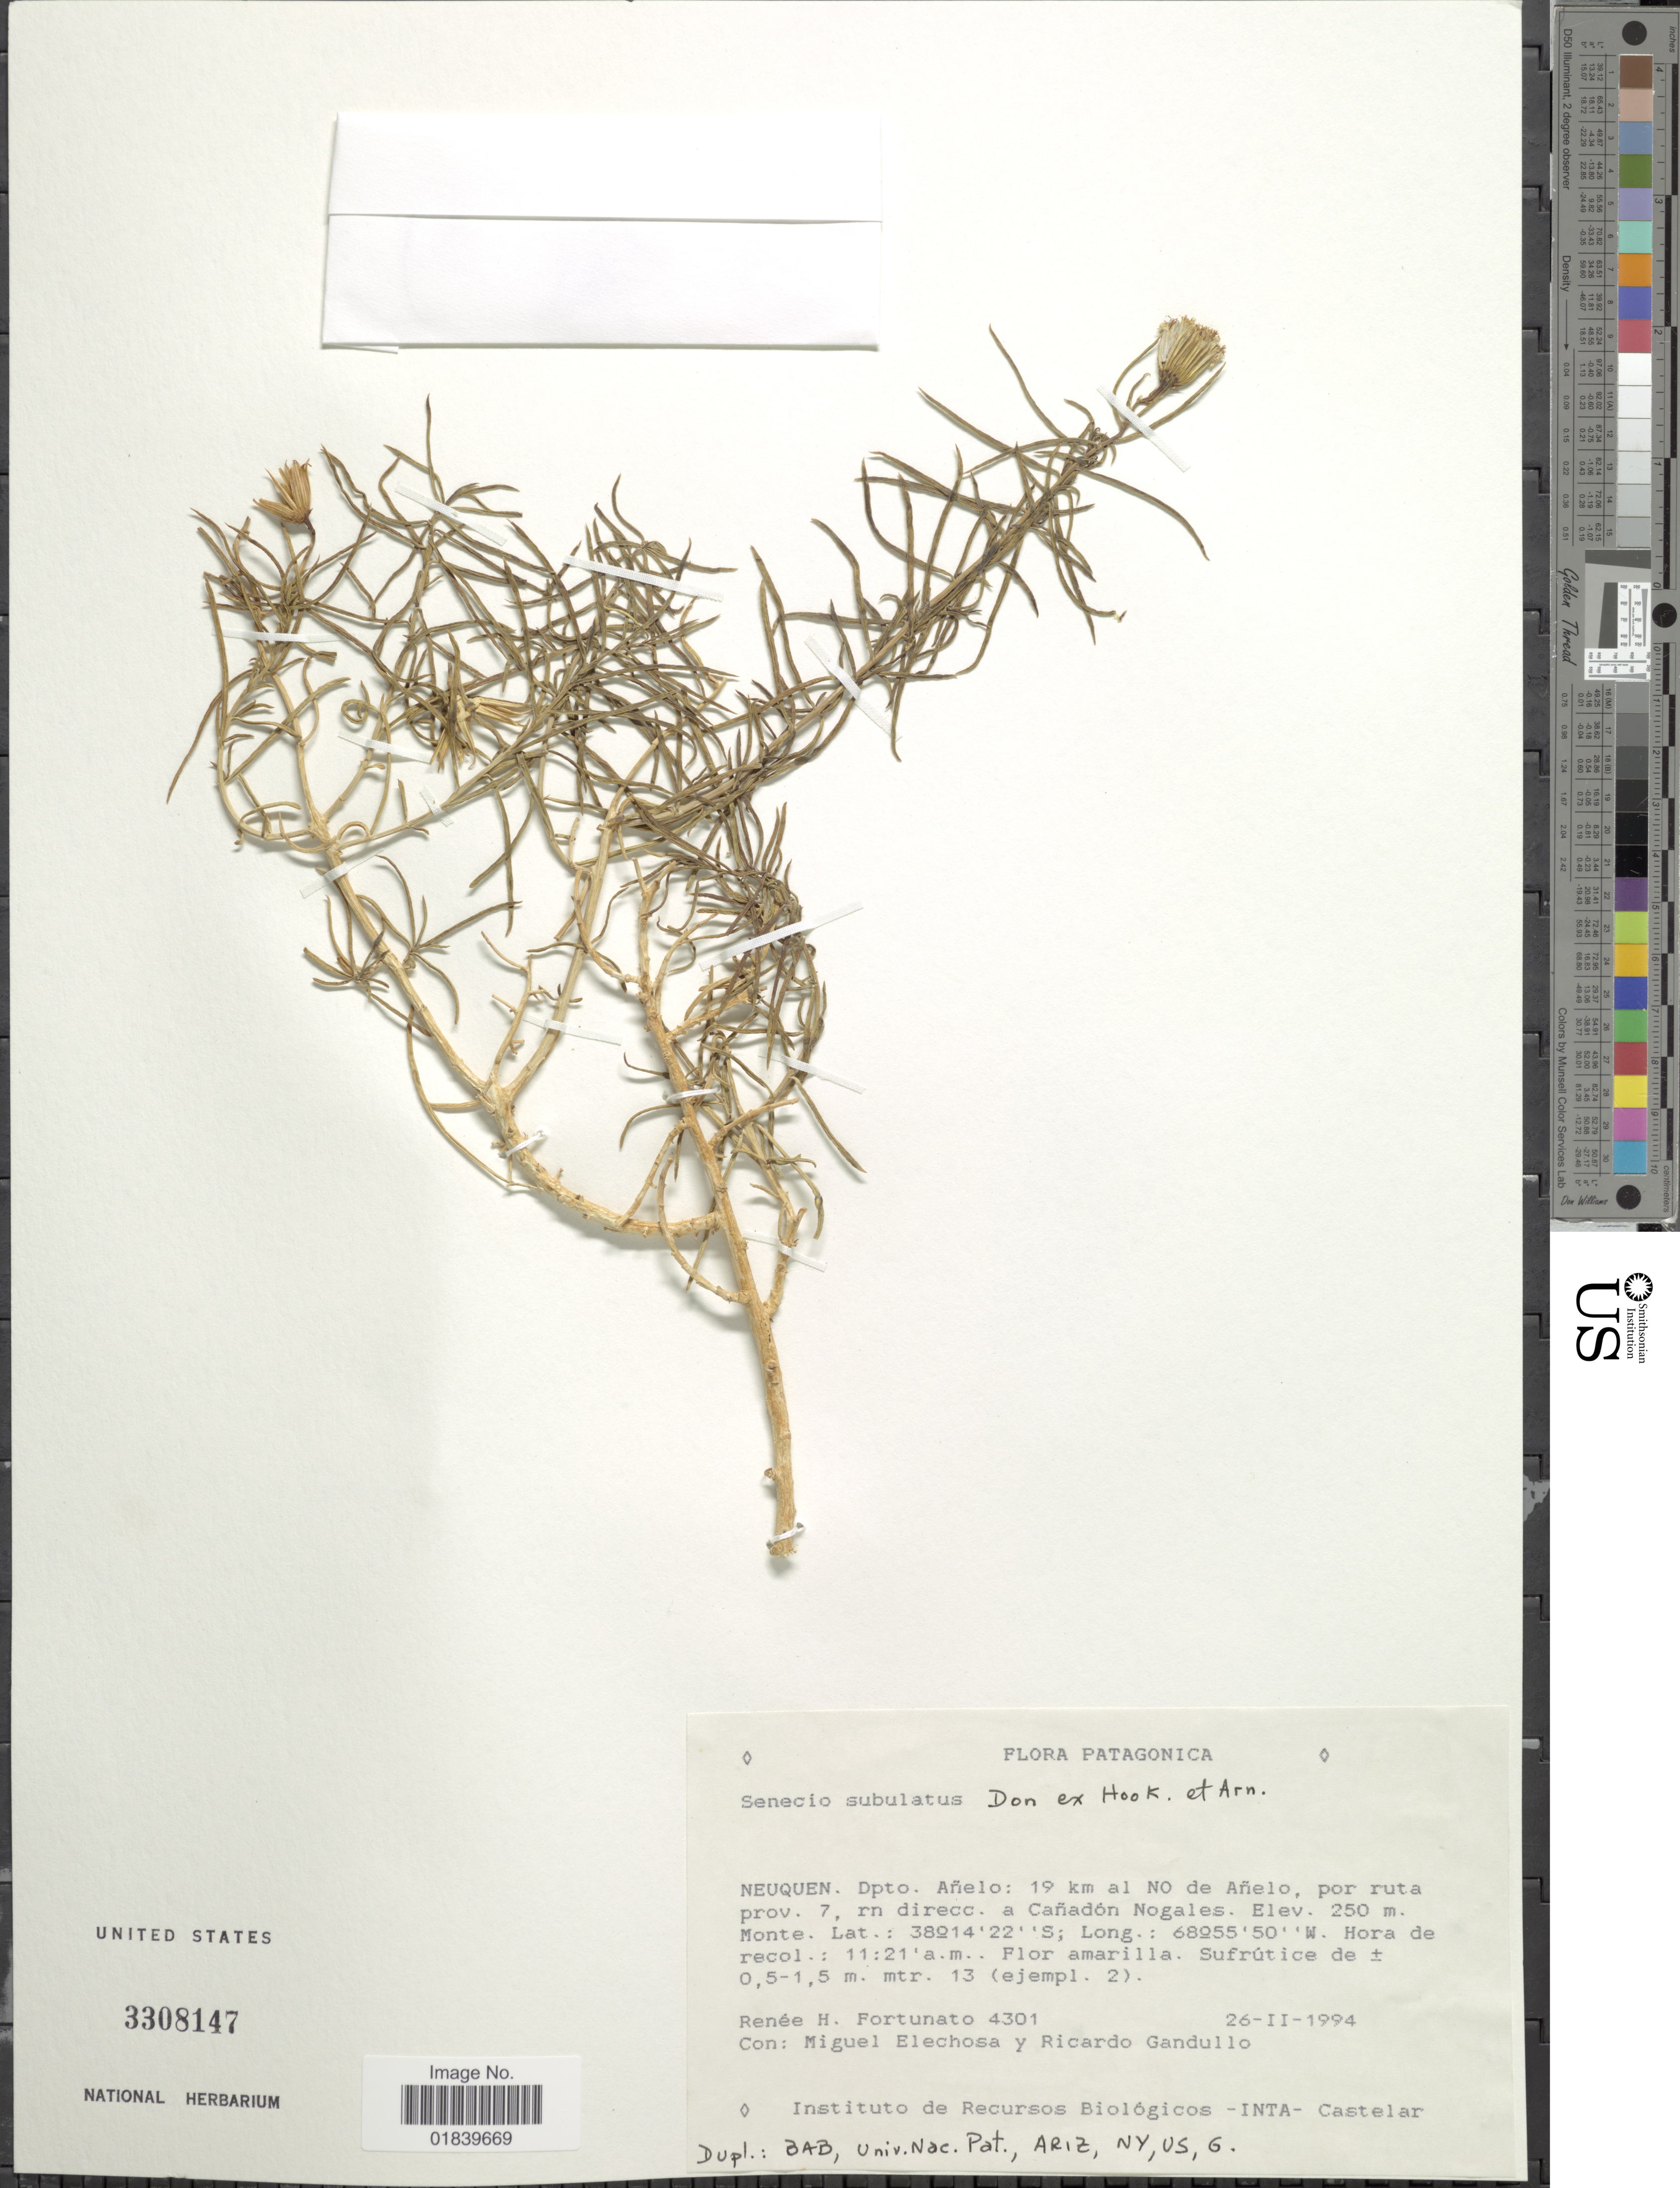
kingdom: Plantae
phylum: Tracheophyta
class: Magnoliopsida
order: Asterales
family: Asteraceae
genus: Senecio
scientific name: Senecio subulatus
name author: D. Don ex Hook. & Arn.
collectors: R. H. Fortunato, M. Elechosa & R. Gandullo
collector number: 4301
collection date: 1994-02-26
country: Argentina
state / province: Neuquen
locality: Neuquen. Dpto.Anelo: 19 km al NO de Anelo. por ruta prov. 7, rn direcc. a Canadon Nogales.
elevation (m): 250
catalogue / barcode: US 3308147